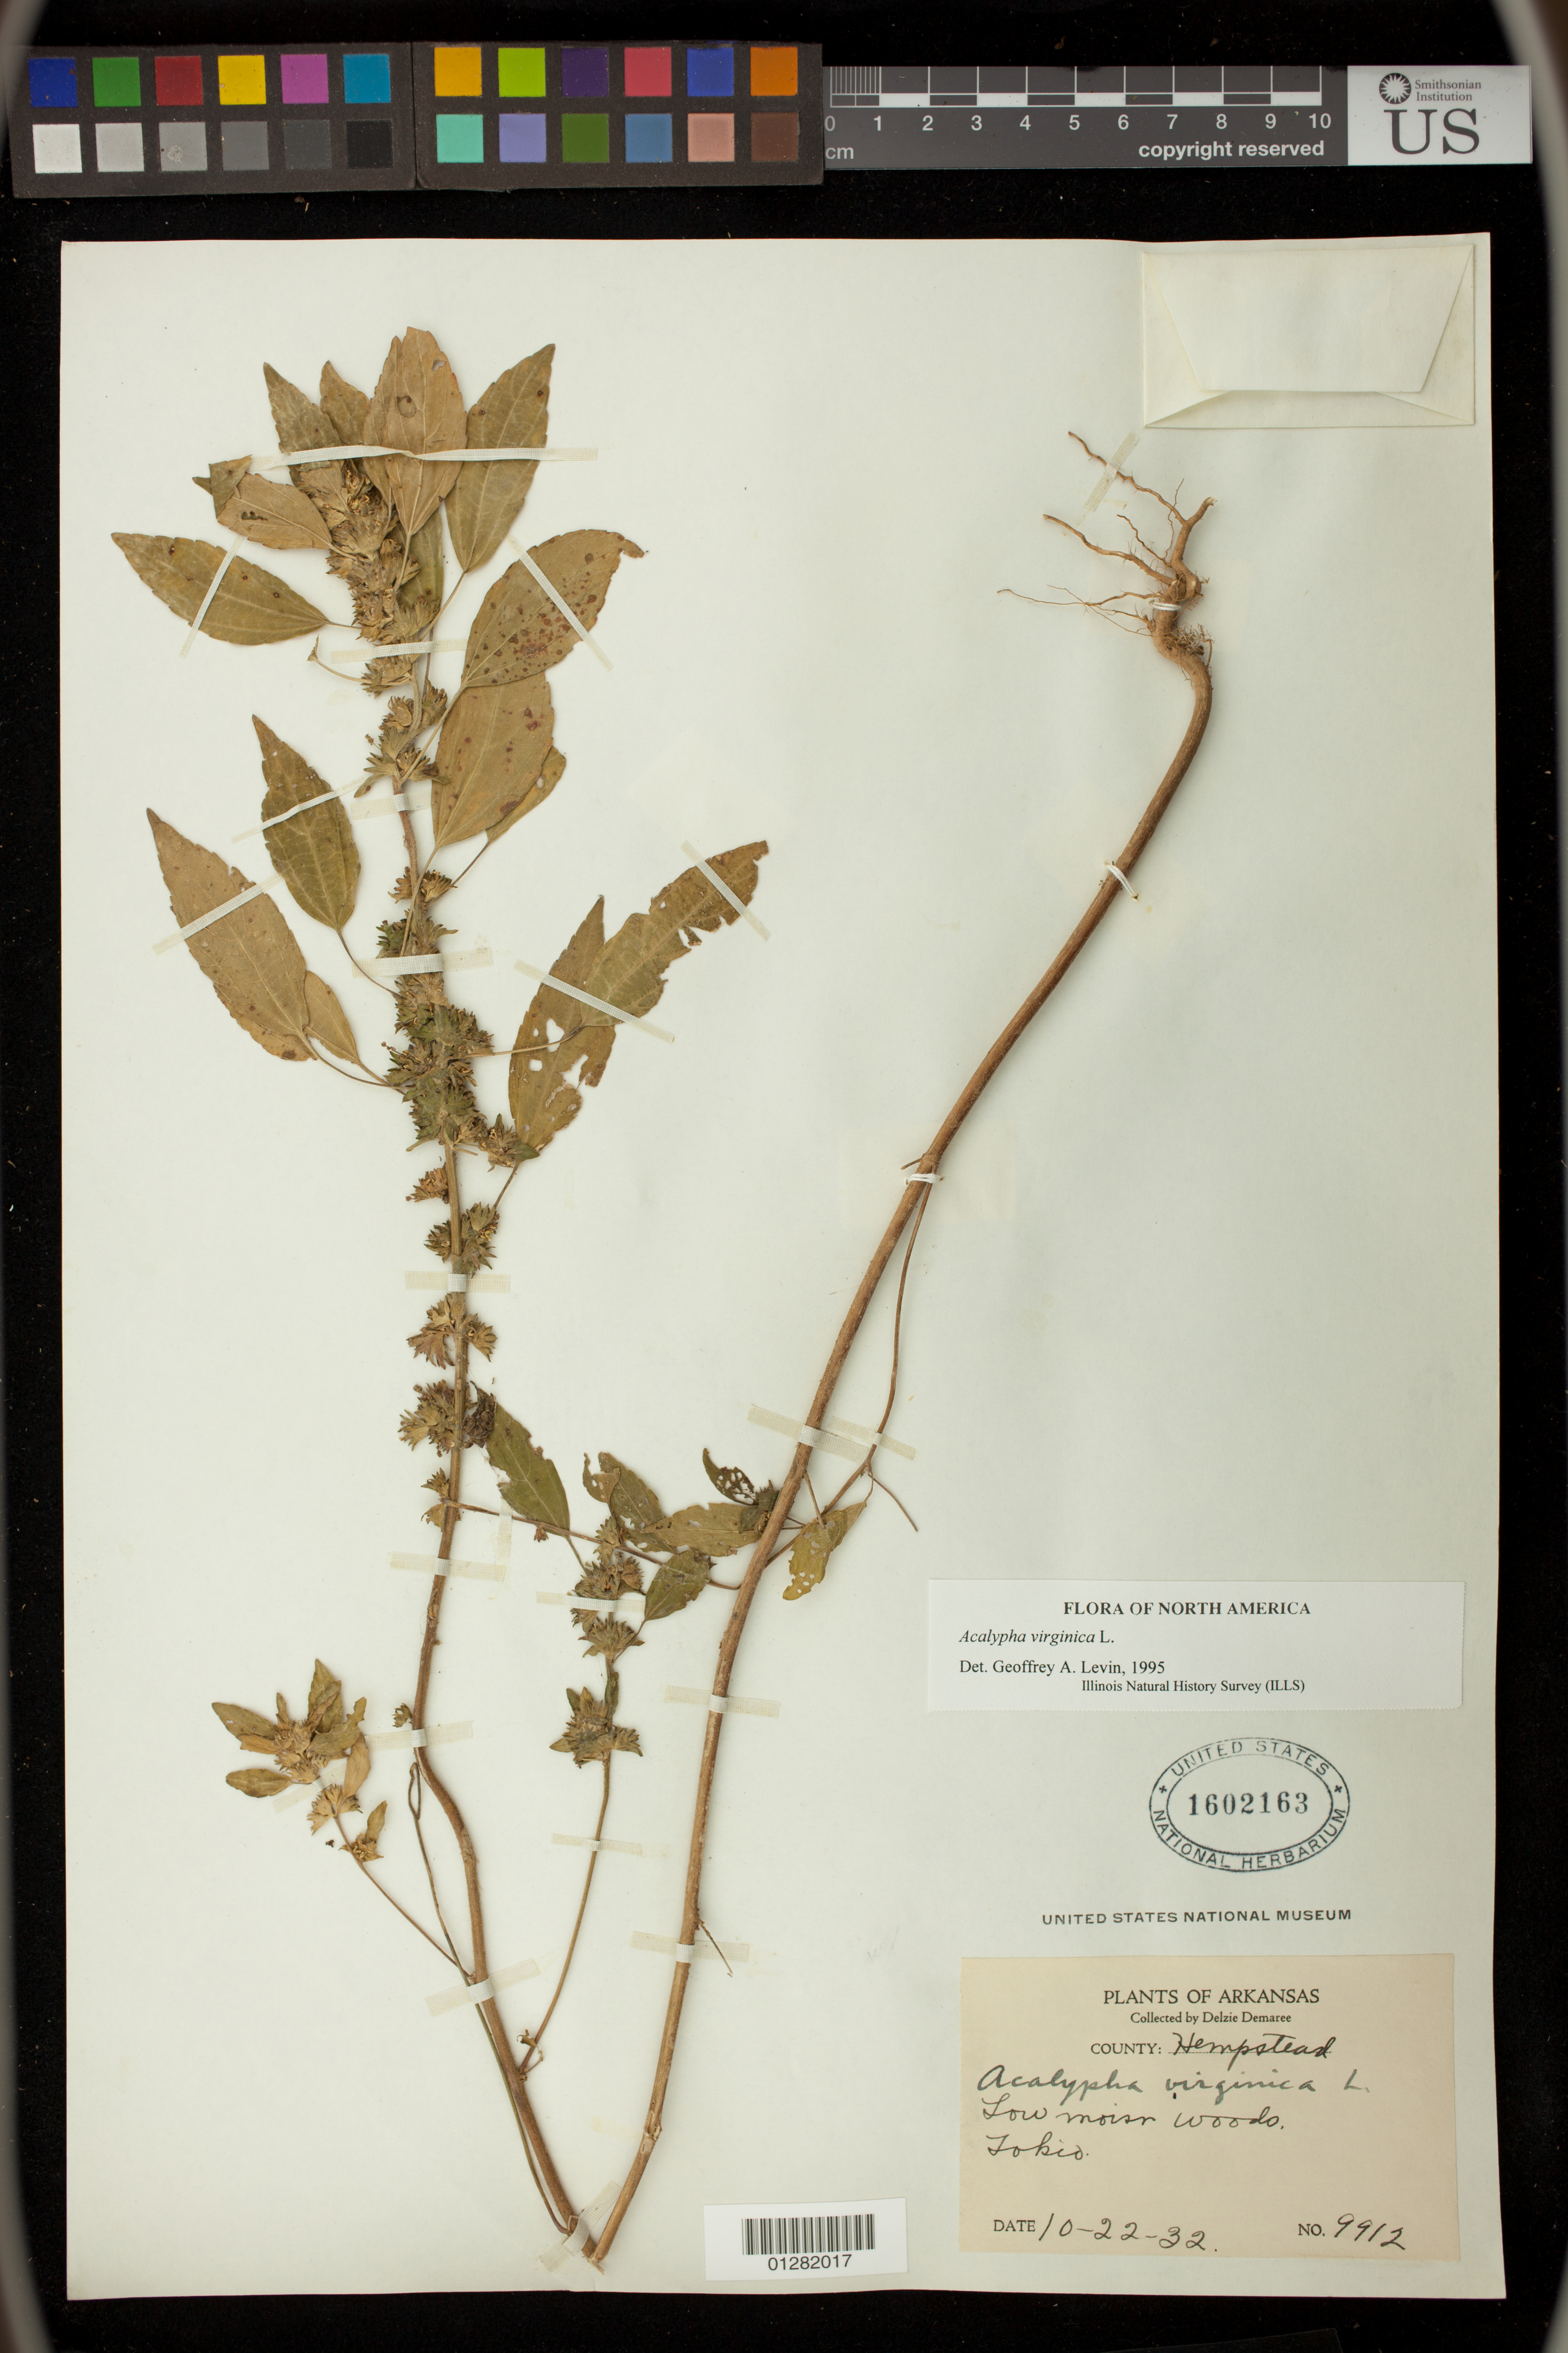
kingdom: Plantae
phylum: Tracheophyta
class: Magnoliopsida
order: Malpighiales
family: Euphorbiaceae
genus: Acalypha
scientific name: Acalypha virginica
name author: L.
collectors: D. Demaree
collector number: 9912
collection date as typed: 22 Oct 1932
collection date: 1932-10-22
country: United States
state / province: Arkansas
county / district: Hempstead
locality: Tokio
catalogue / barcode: US 1602163